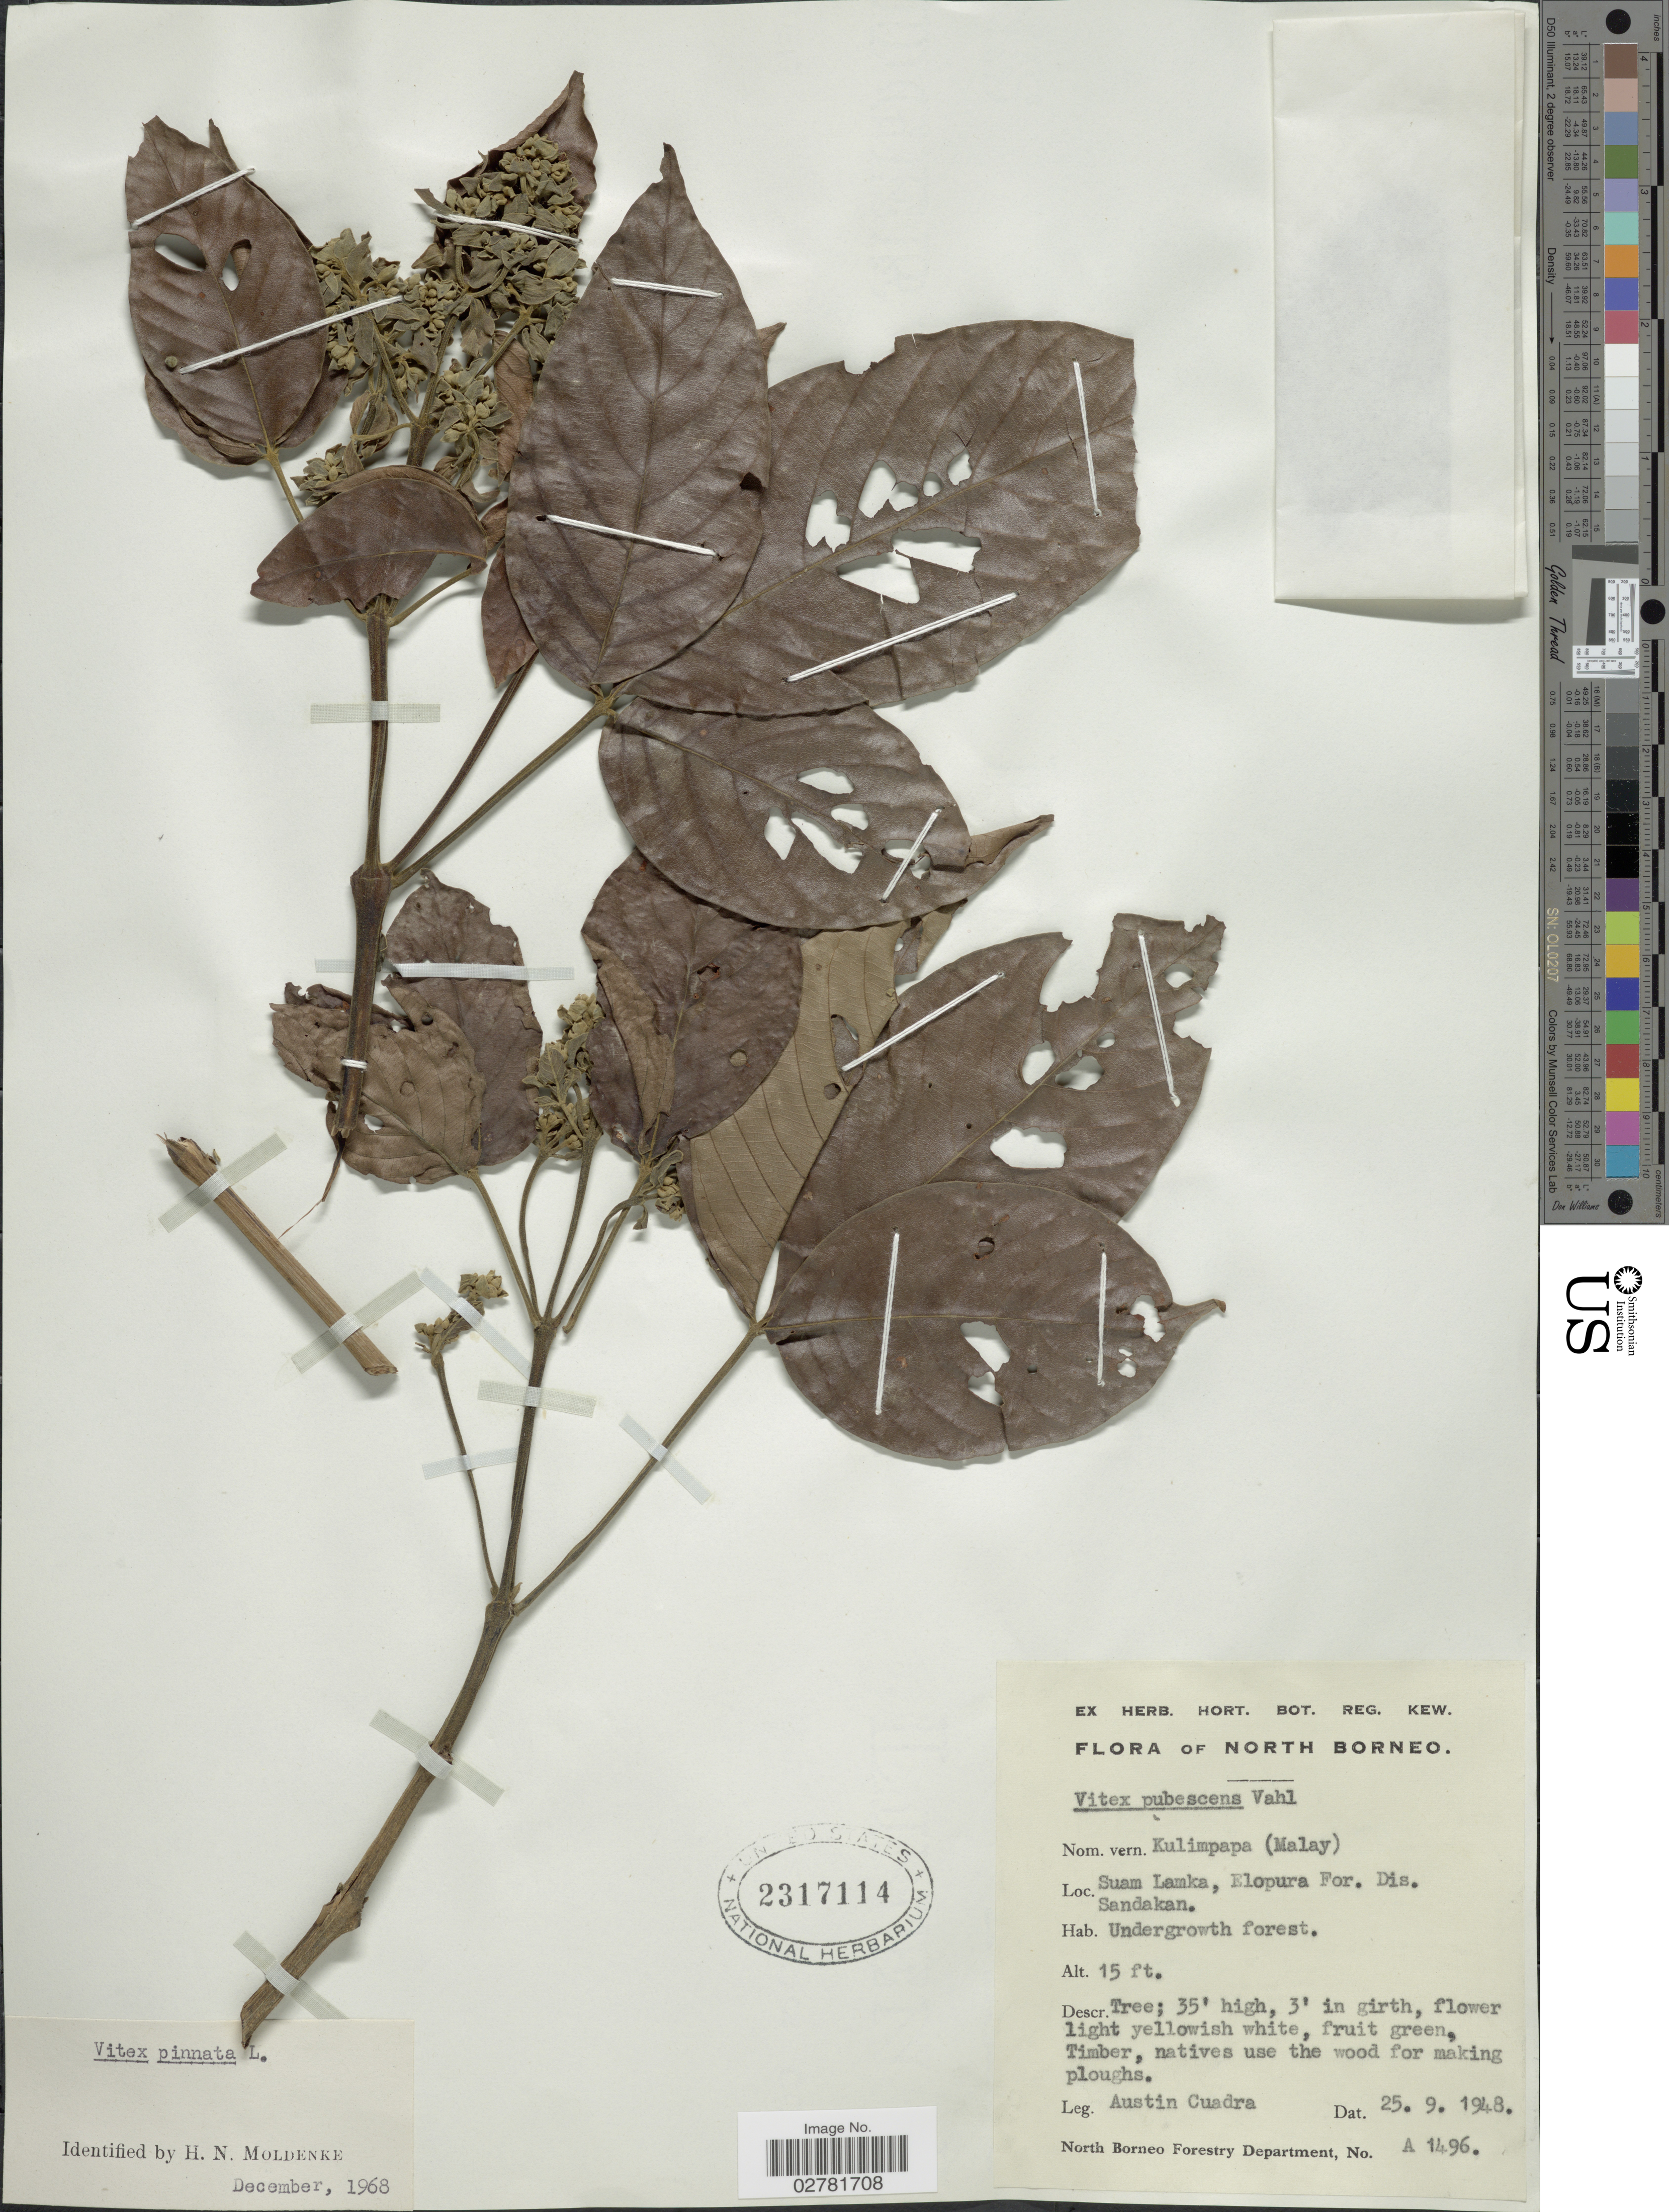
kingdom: Plantae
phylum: Tracheophyta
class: Magnoliopsida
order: Lamiales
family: Lamiaceae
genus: Vitex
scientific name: Vitex pinnata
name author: L.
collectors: A. Cuadra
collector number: A1496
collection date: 1948-09-25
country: Malaysia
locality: North Borneo. Suam Lamka, Elopura For. Dis. Sandakan.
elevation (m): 5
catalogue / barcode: US 2317114